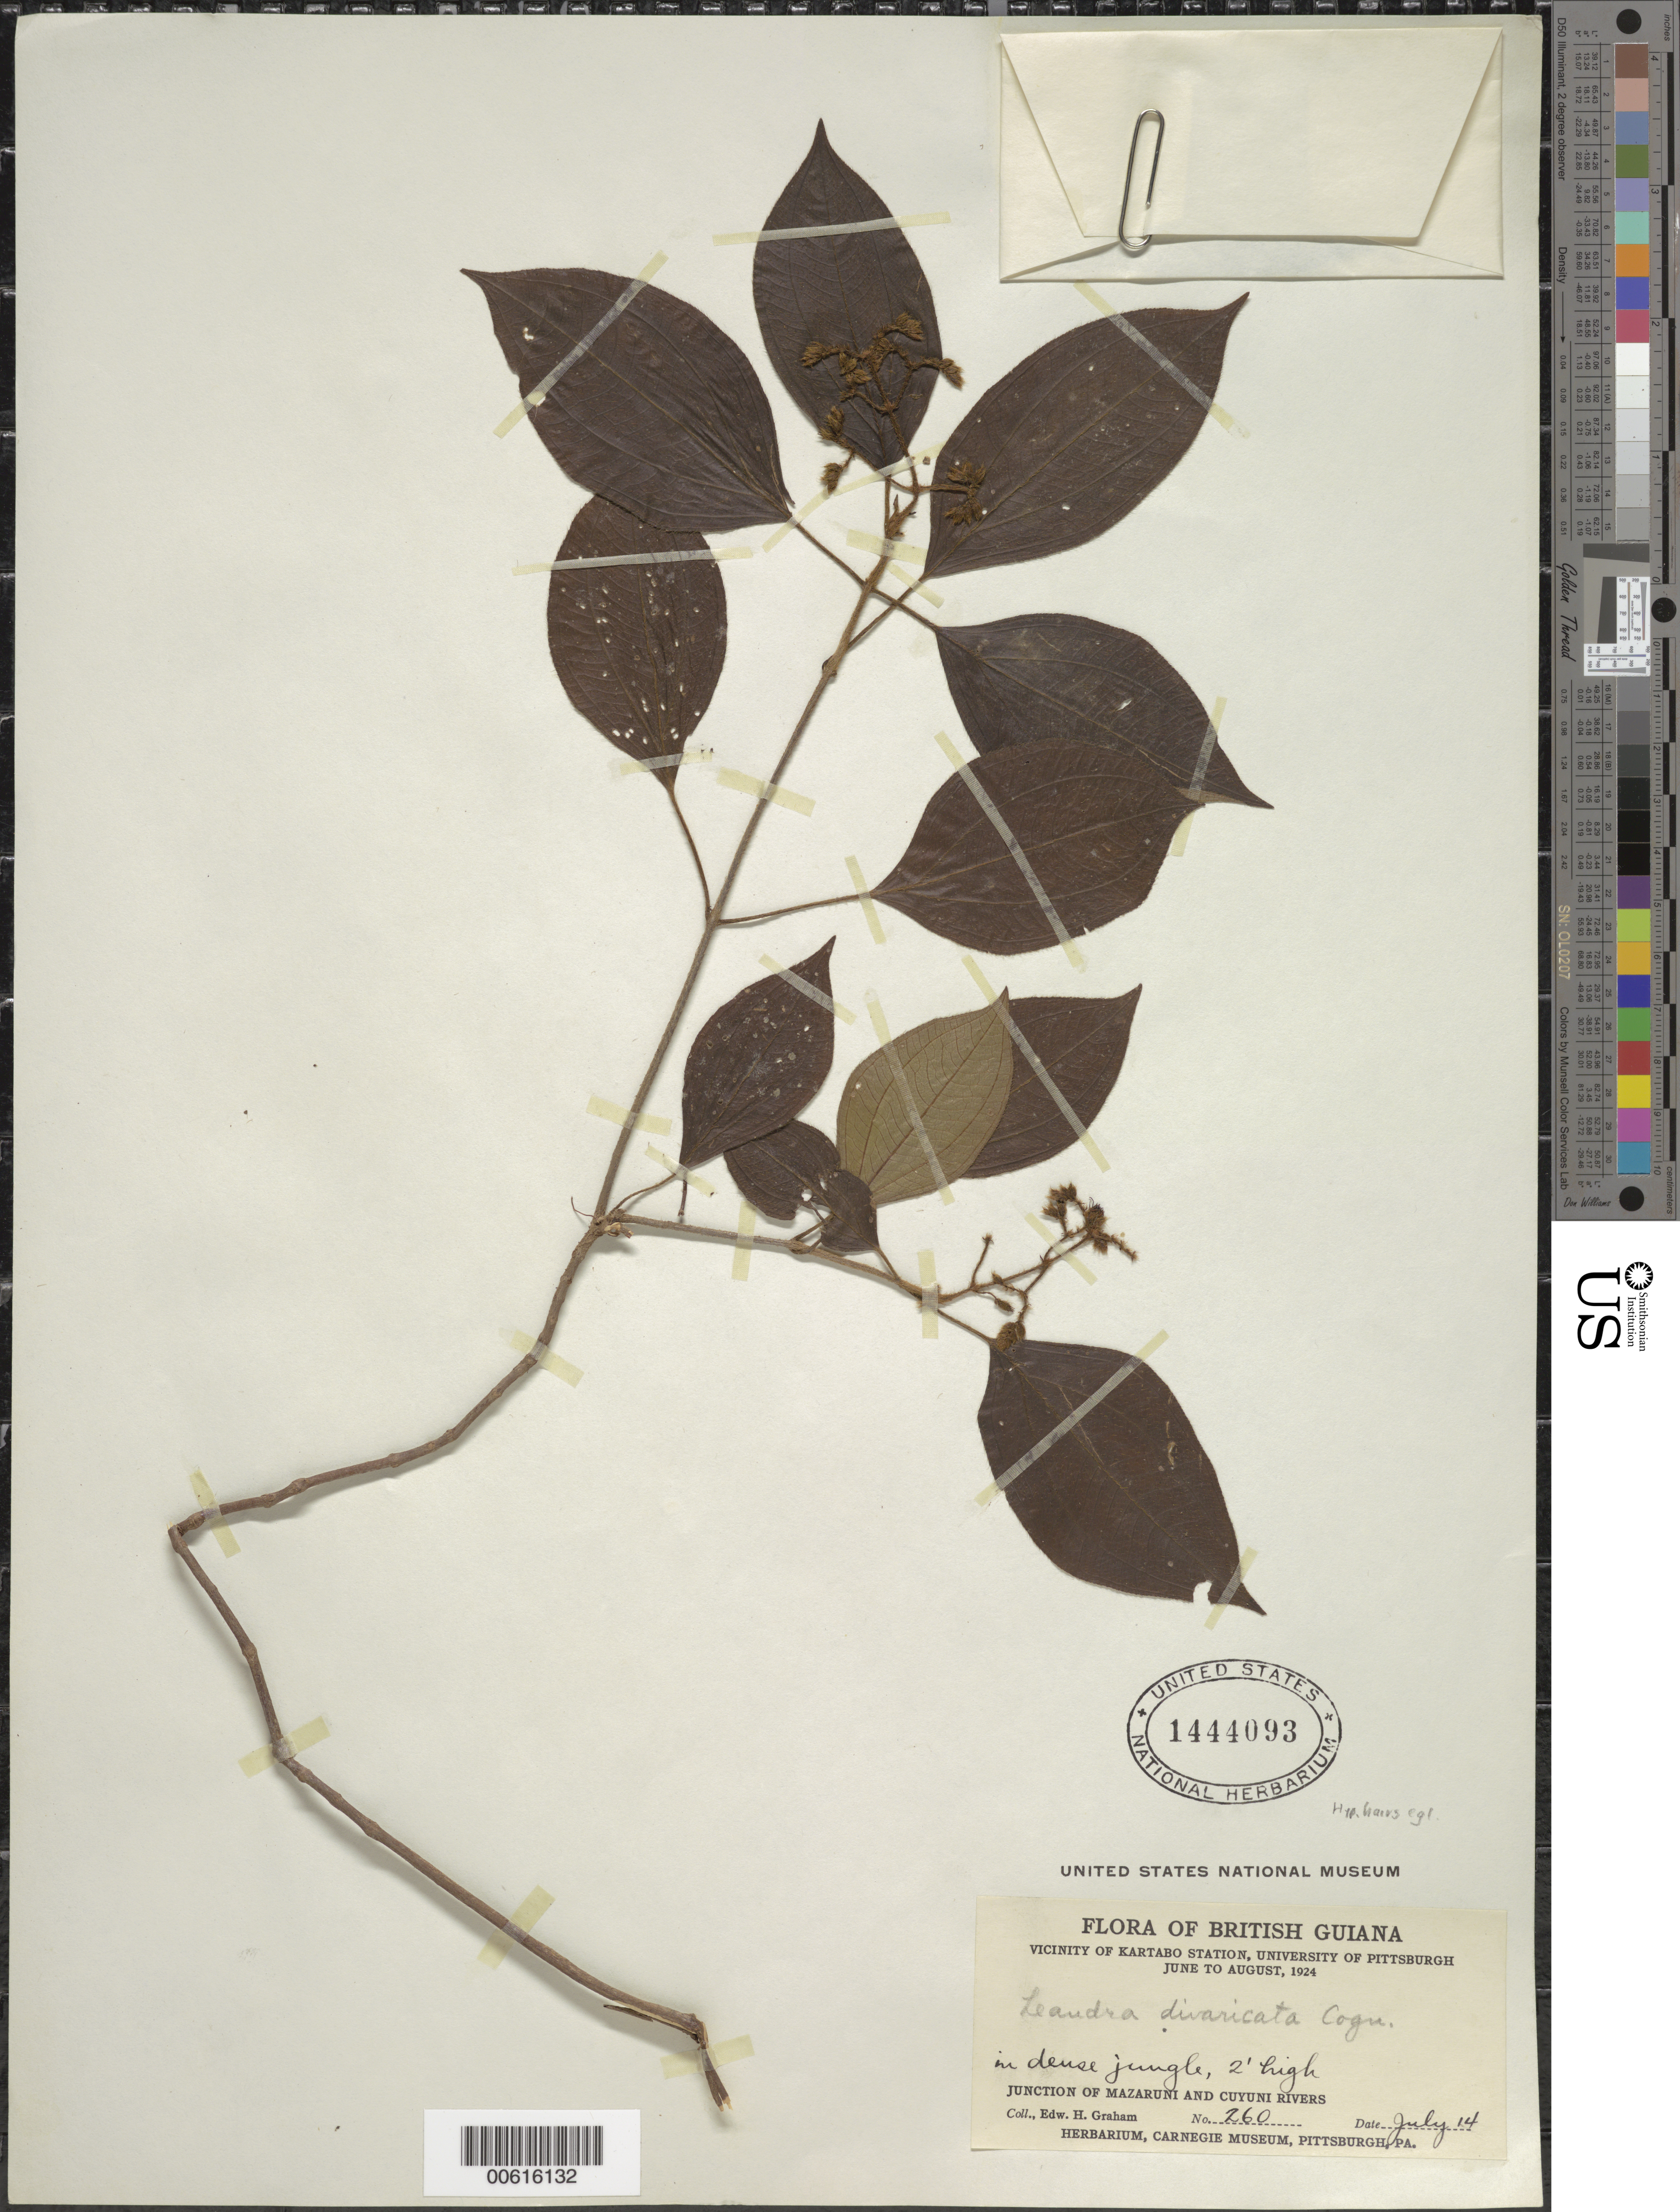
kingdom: Plantae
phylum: Tracheophyta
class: Magnoliopsida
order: Myrtales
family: Melastomataceae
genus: Leandra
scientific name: Leandra divaricata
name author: (Naudin) Cogn.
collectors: E. H. Graham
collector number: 260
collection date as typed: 14-Jul-24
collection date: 1924-07-14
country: Guyana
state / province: Cuyuni-Mazaruni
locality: Kartabo Station, junction of Mazaruni and Cuyuni Rivers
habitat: Dense jungle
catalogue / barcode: US 1444093